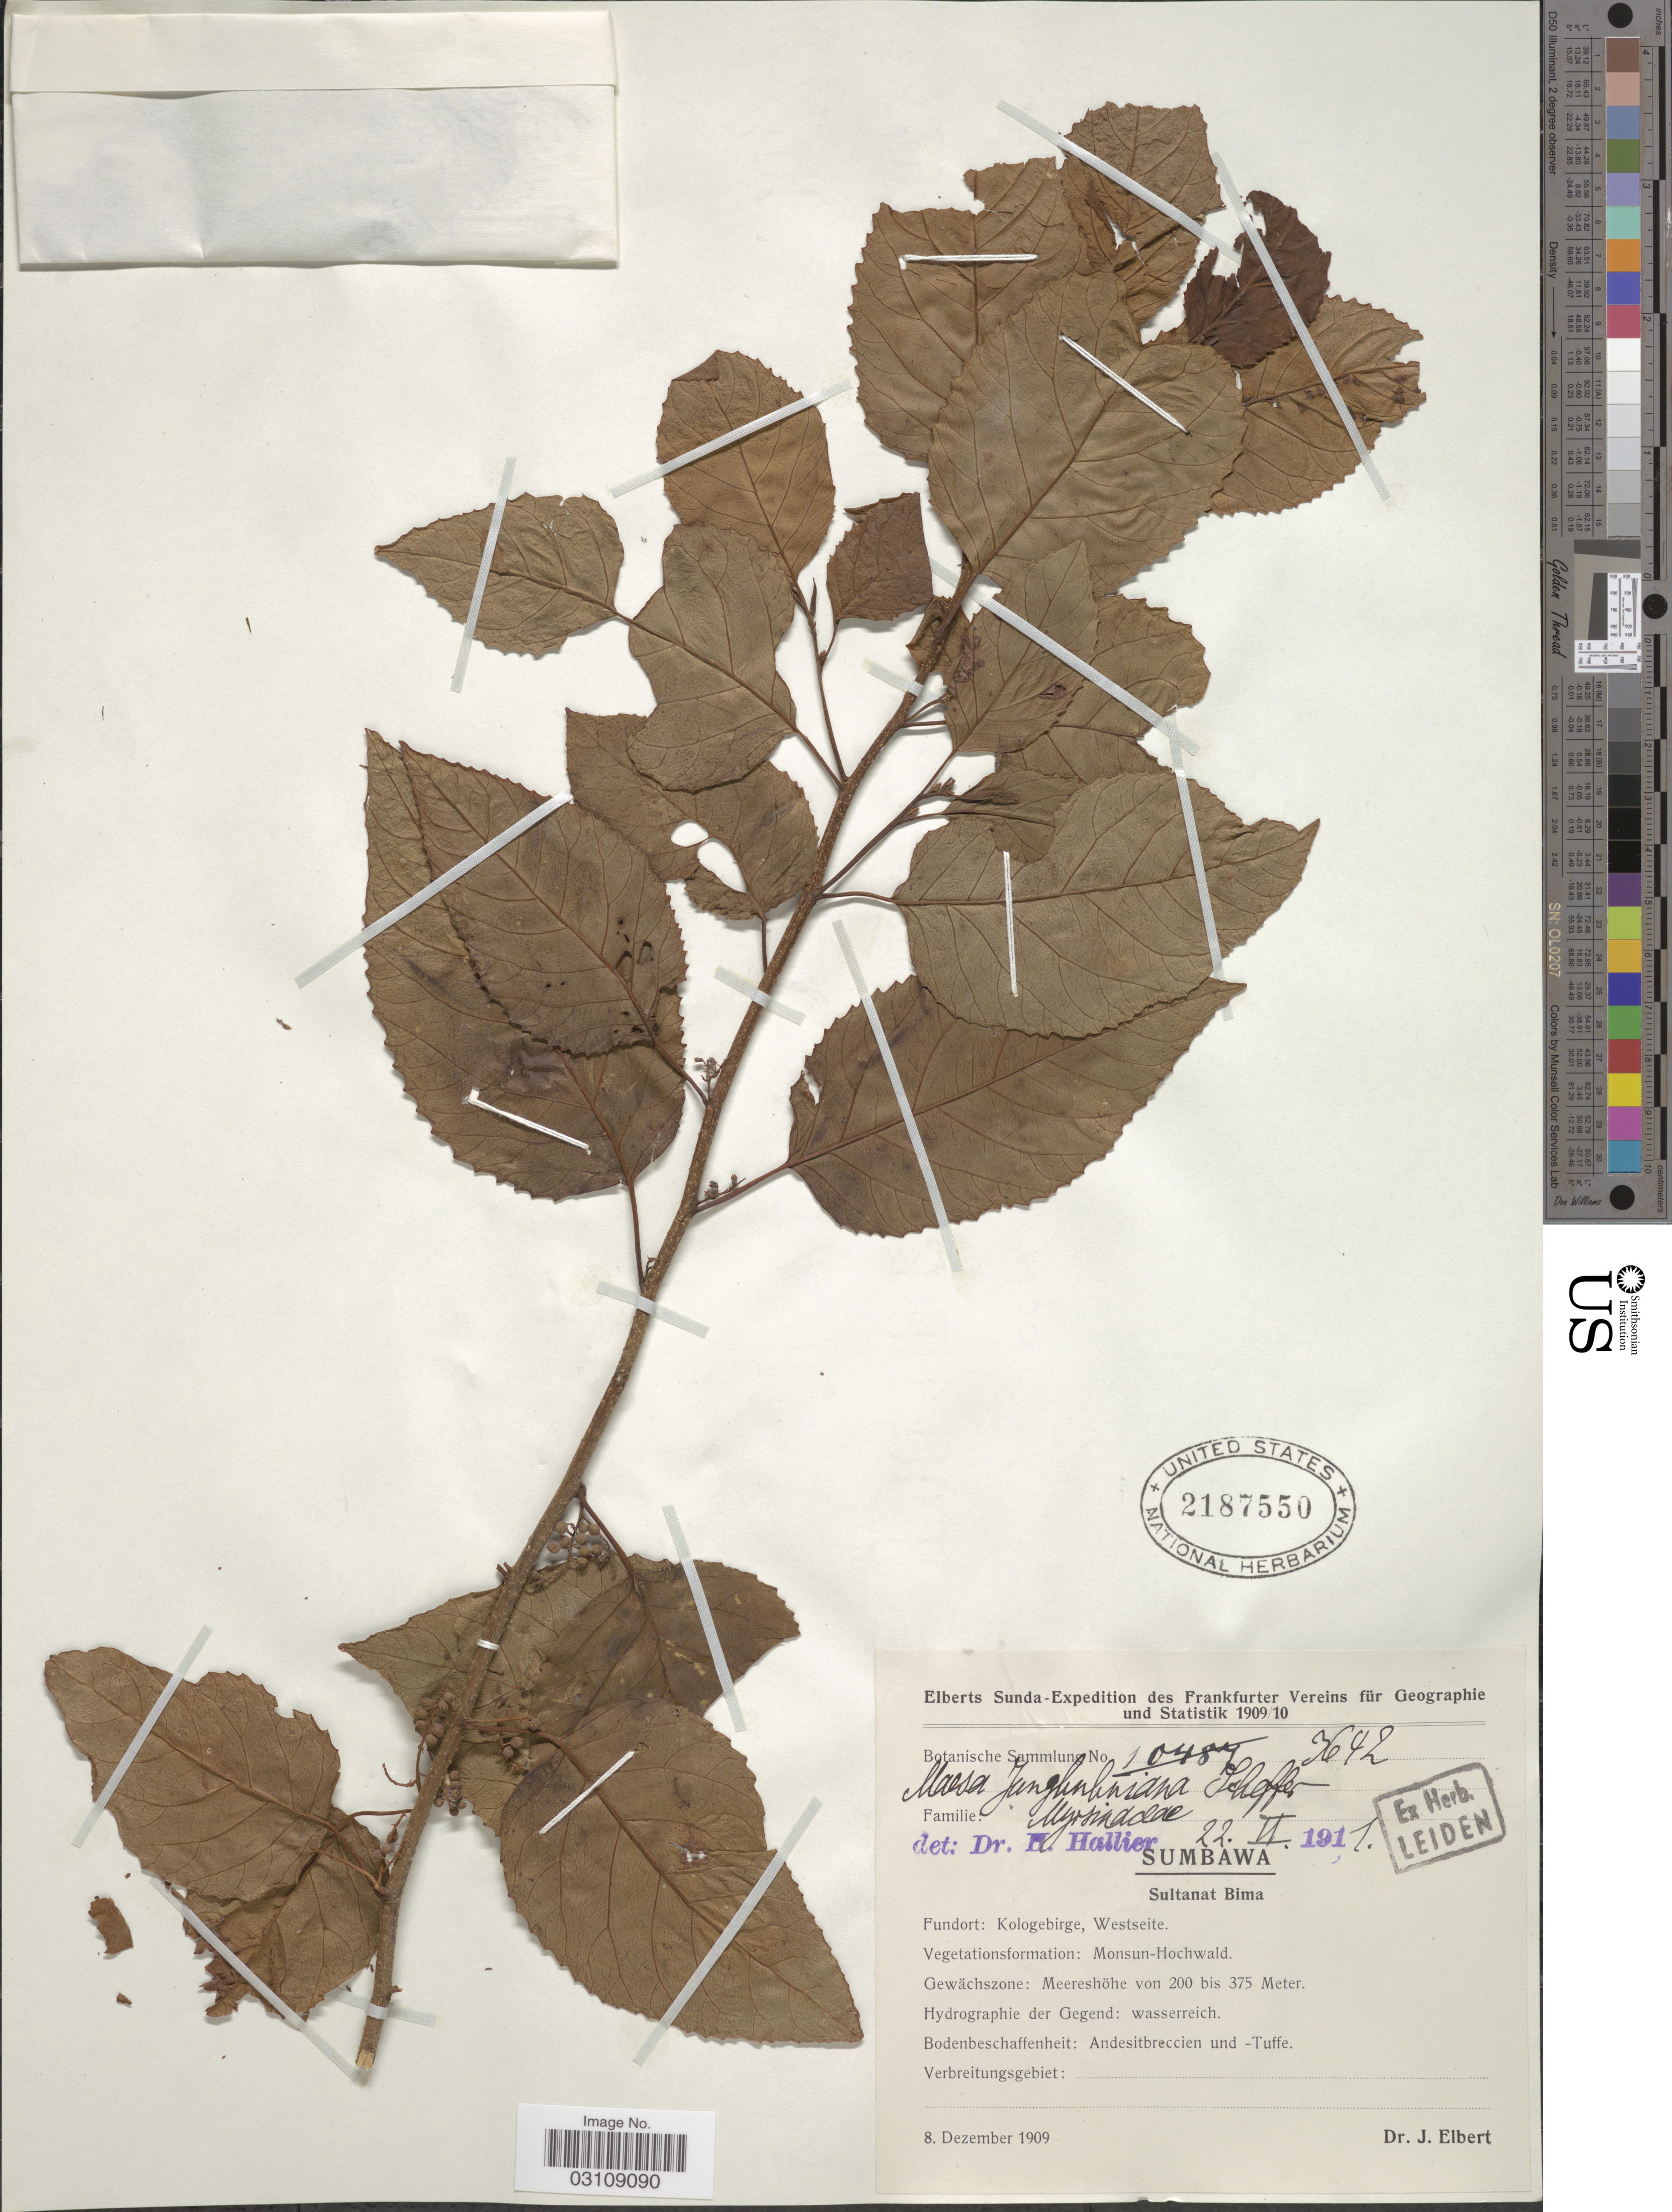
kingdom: Plantae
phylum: Tracheophyta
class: Magnoliopsida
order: Ericales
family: Primulaceae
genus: Maesa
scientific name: Maesa junghuhniana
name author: Scheff.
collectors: J. Elbert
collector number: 3642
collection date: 1909-12-08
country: Indonesia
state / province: Nusa Tenggara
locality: Sumbawa, Sultanat Bima, Fundort: Kologebirge, Westseite.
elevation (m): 200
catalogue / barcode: US 2187550